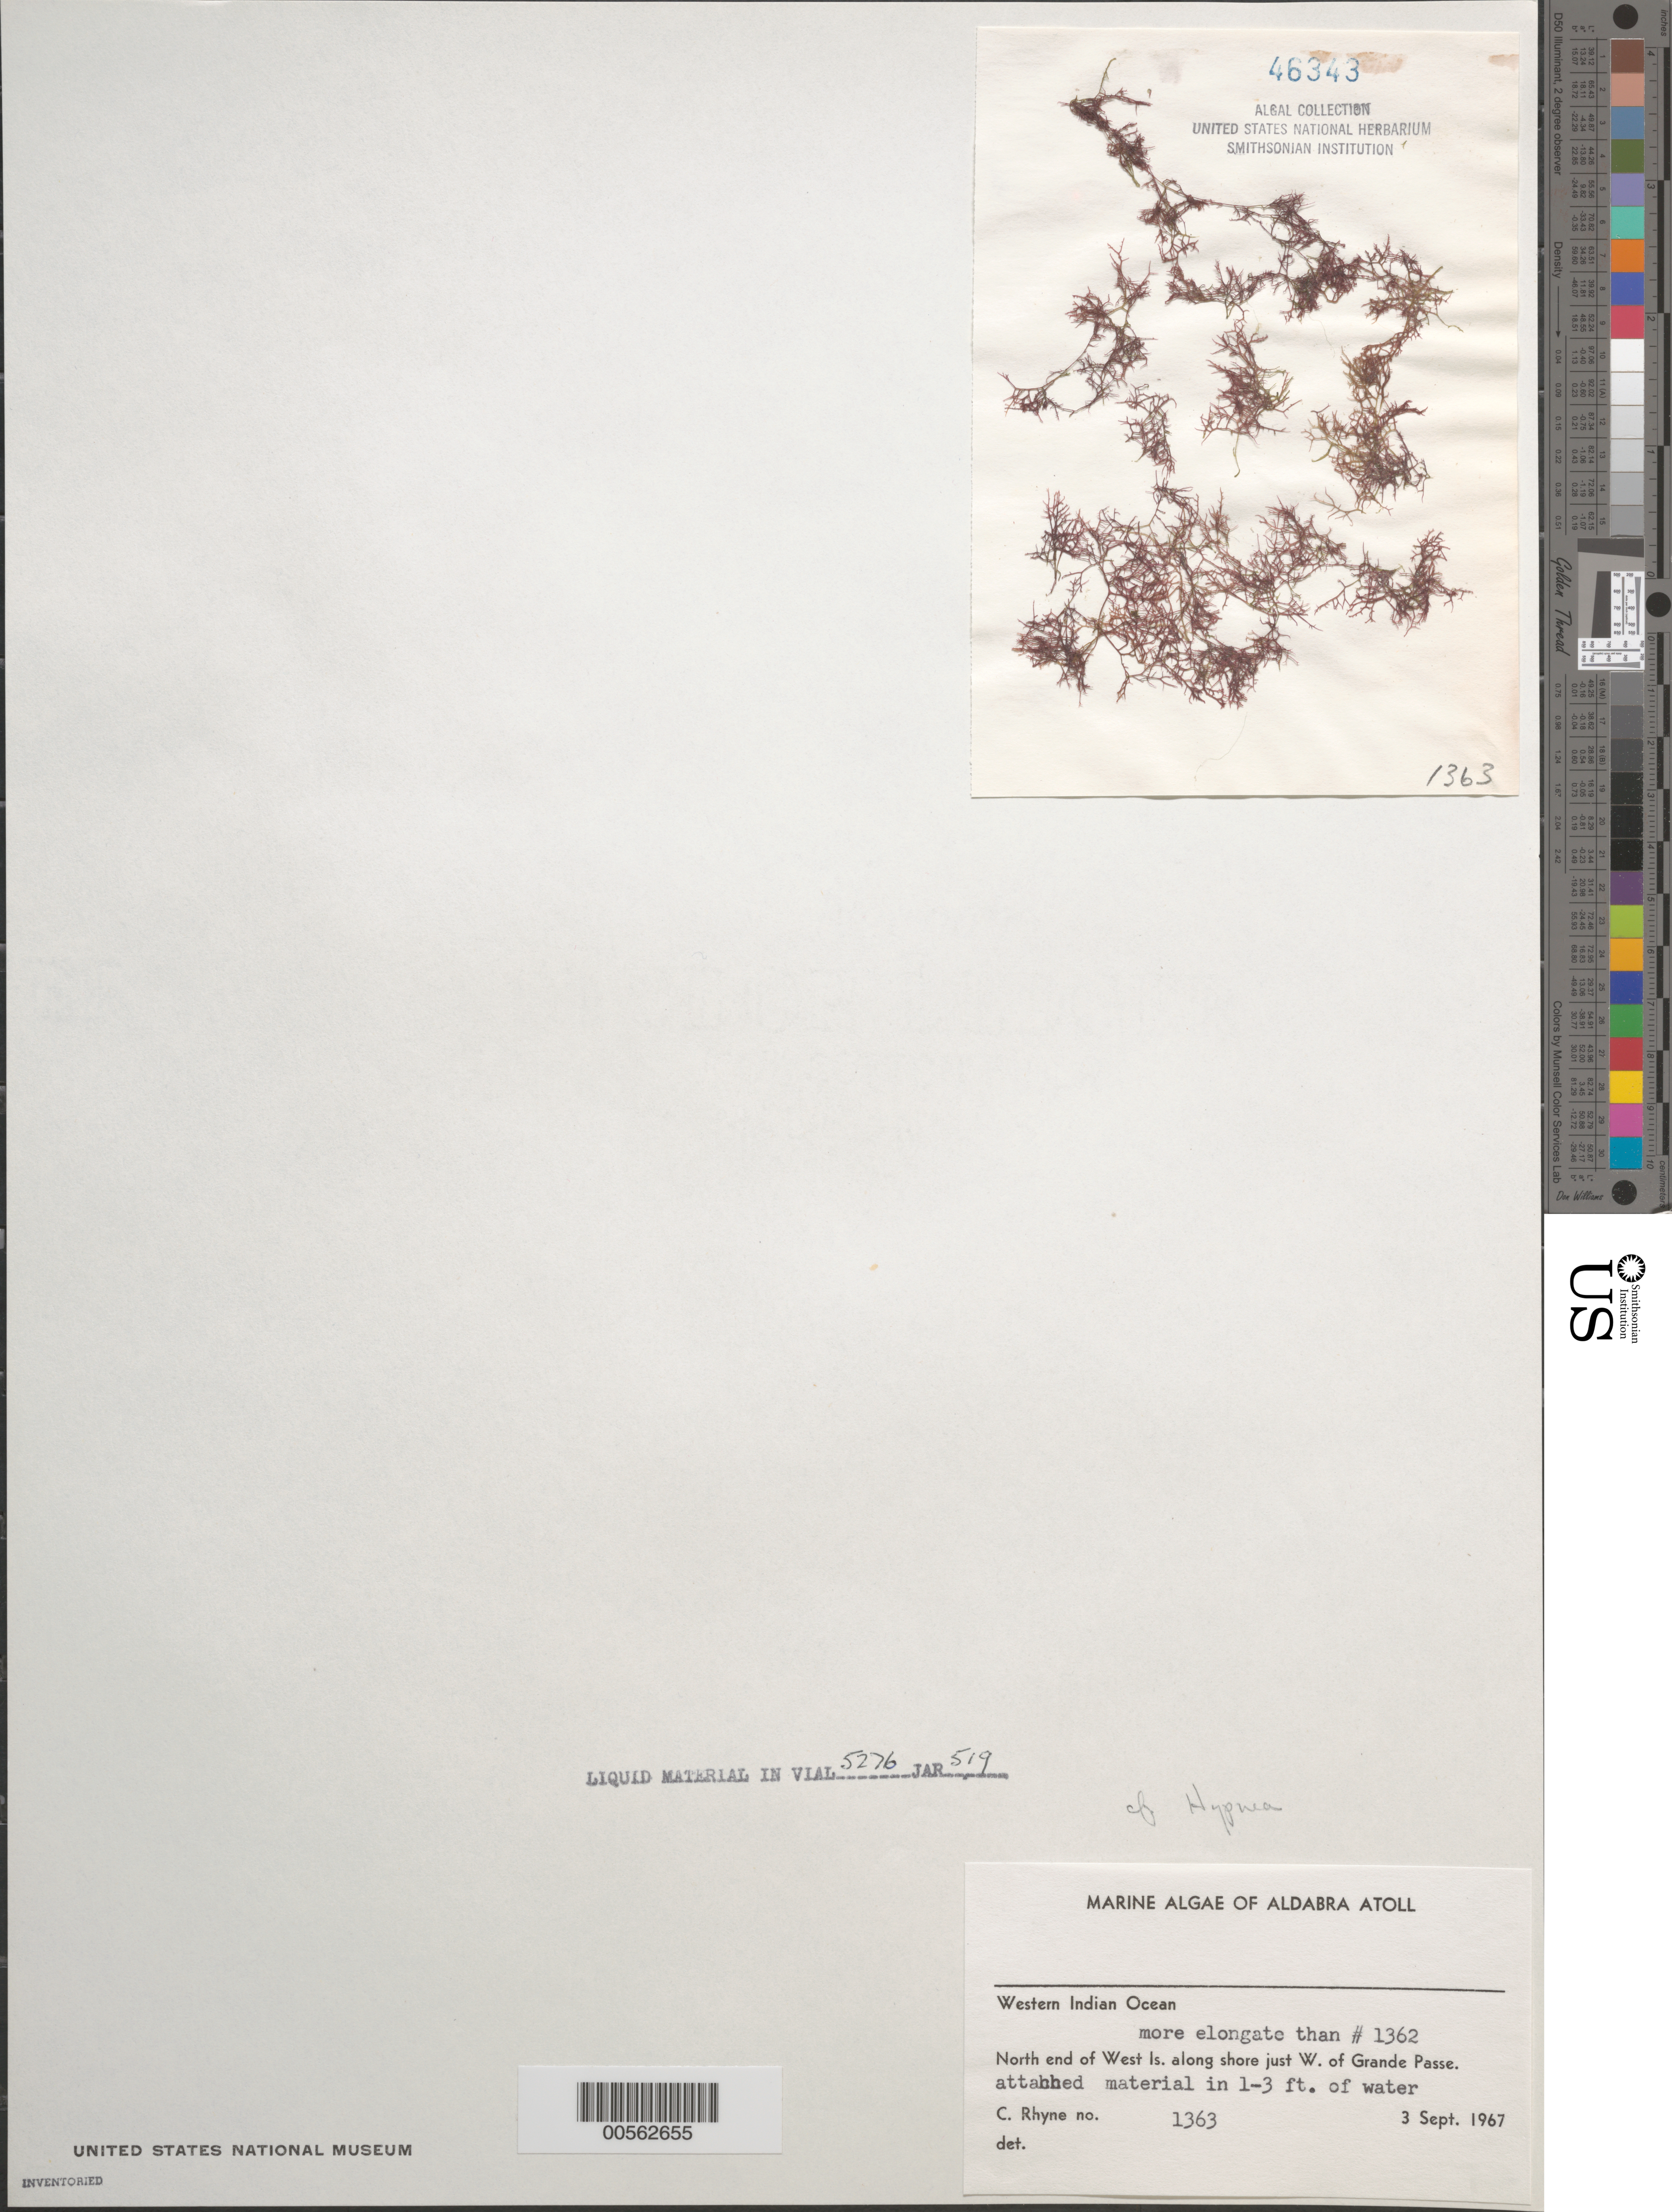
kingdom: Plantae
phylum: Rhodophyta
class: Florideophyceae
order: Gigartinales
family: Cystocloniaceae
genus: Hypnea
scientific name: Hypnea sp.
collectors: C. Rhyne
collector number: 1363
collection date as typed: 03 Sep 1967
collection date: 1967-09-03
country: Seychelles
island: Aldabra Atoll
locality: West Islet, Just west of Grande Pass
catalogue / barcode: US 46343